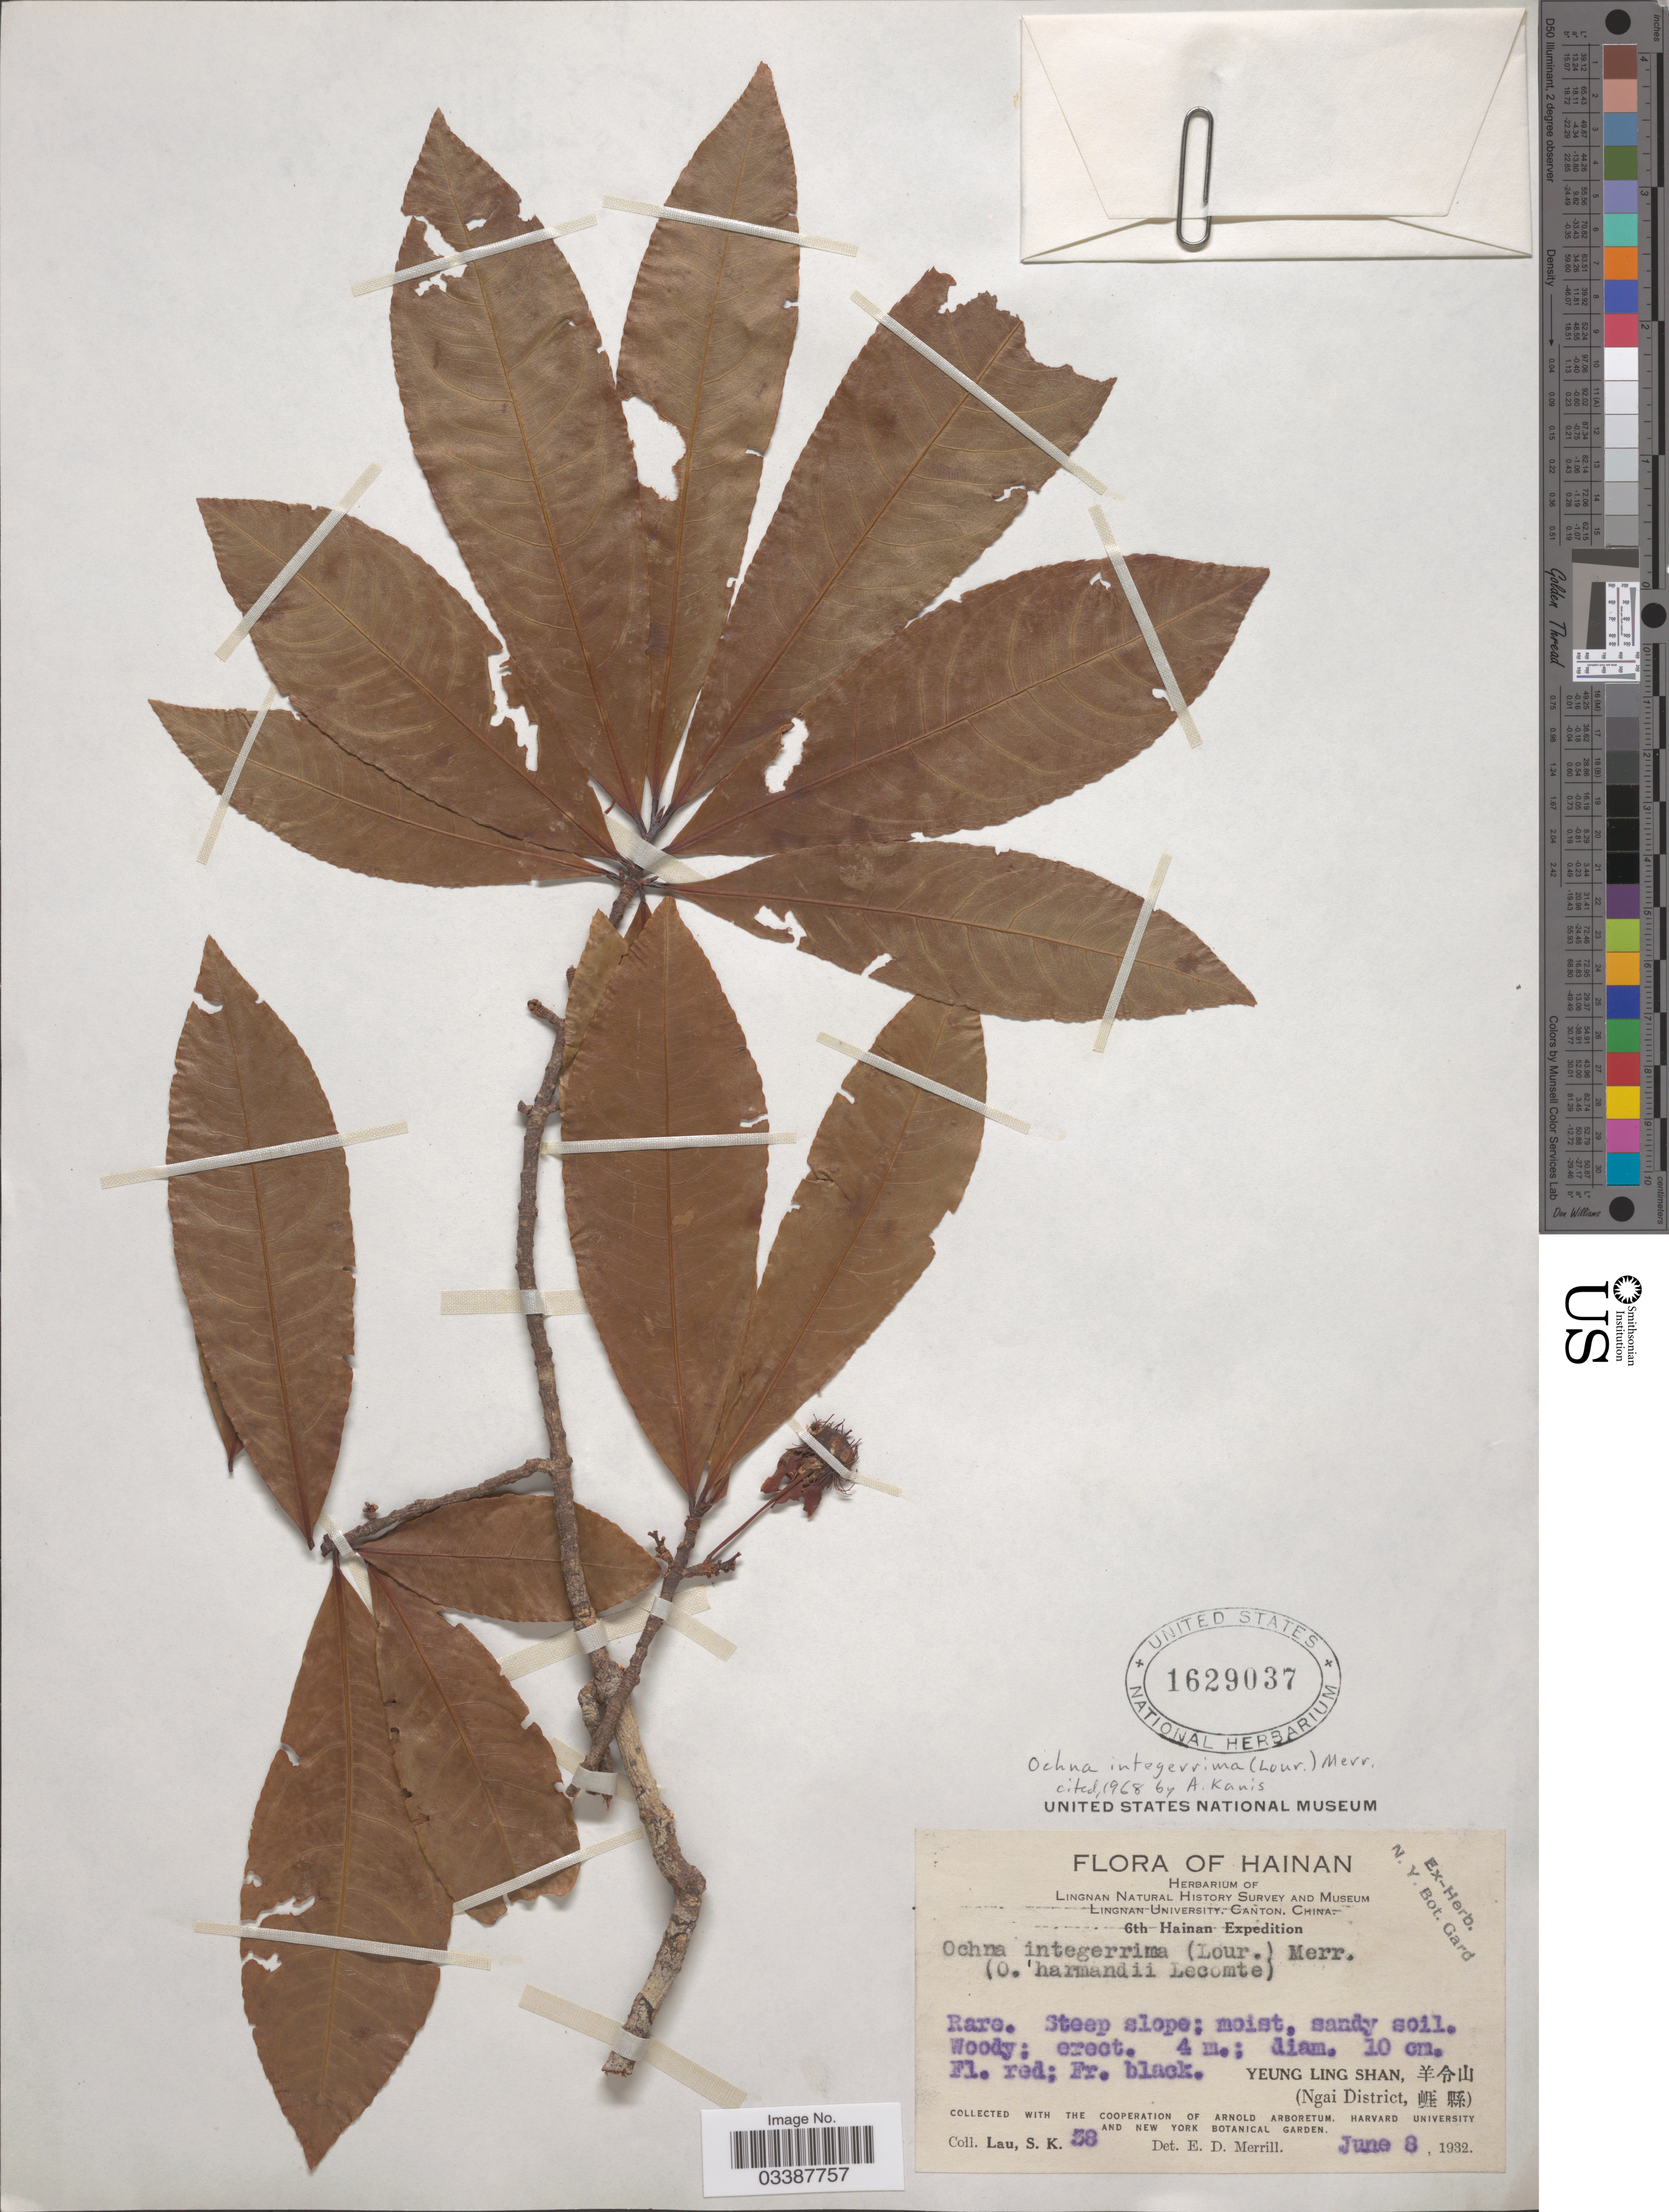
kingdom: Plantae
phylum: Tracheophyta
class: Magnoliopsida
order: Malpighiales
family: Ochnaceae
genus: Ochna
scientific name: Ochna integerrima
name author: Merr.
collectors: S. K. Lau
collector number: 58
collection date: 1932-06-08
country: China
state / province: Hainan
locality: Yeung Ling Shan. (Ngai District).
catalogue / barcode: US 1629037